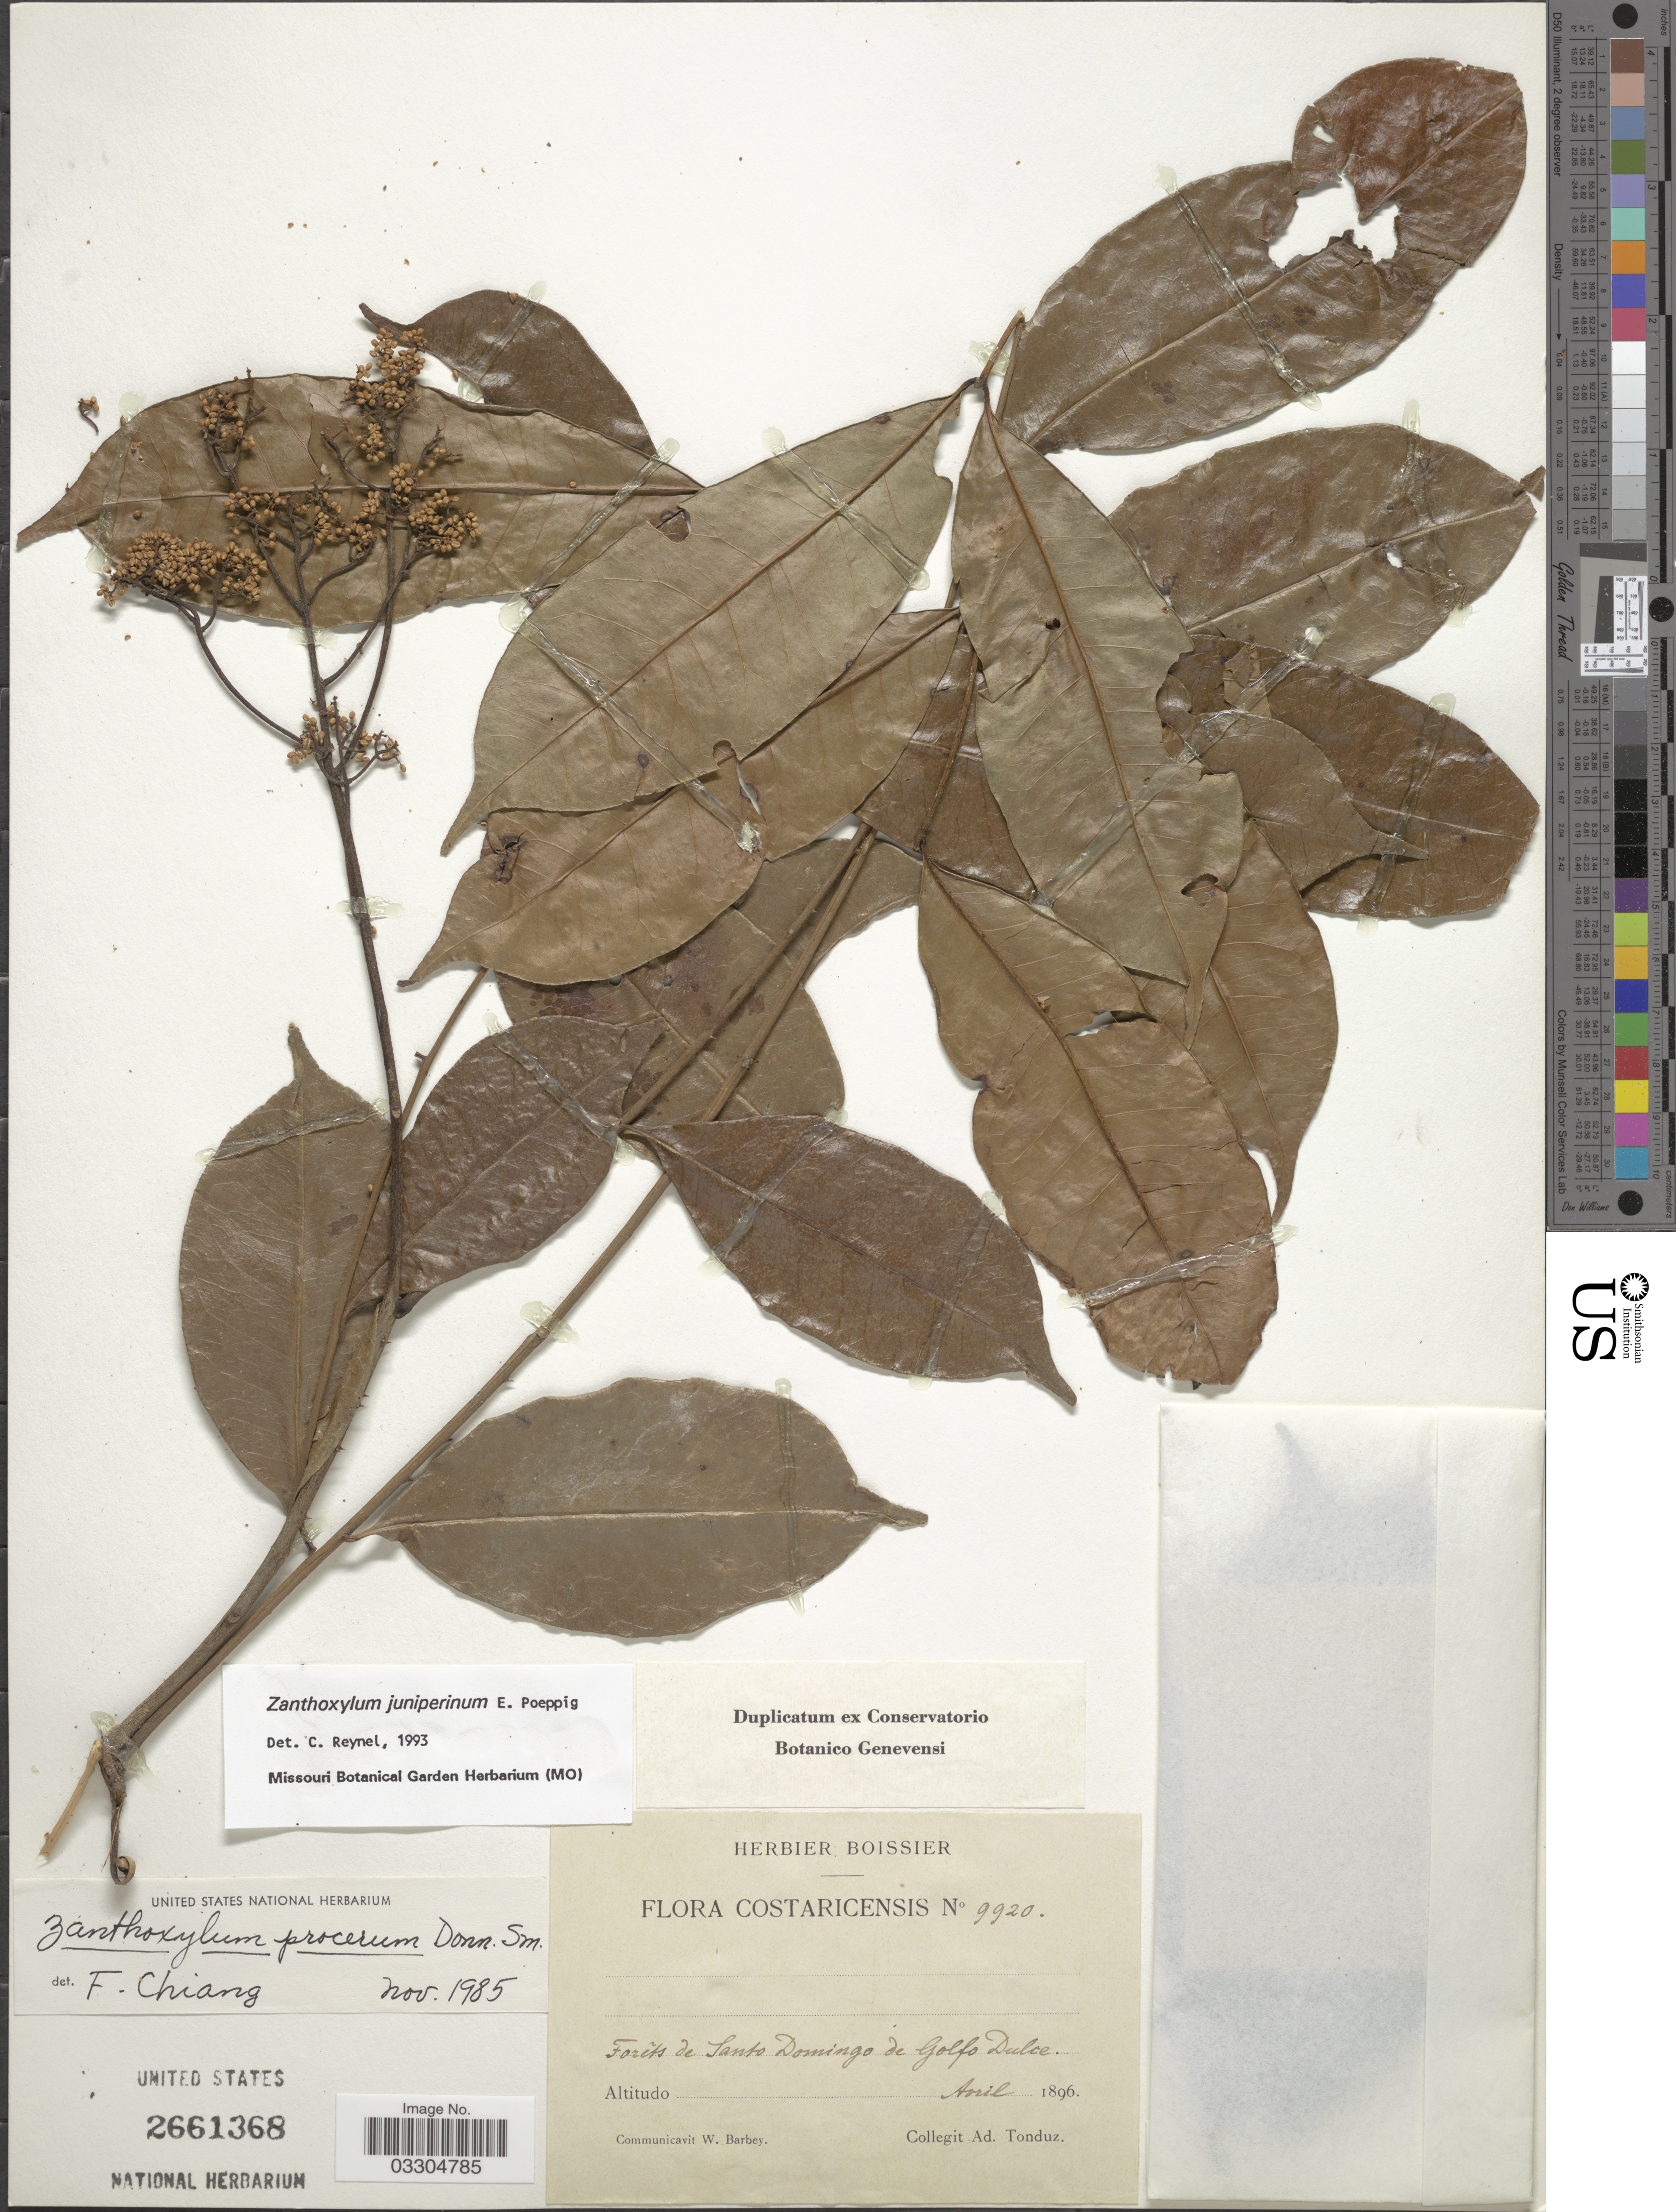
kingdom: Plantae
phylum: Tracheophyta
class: Magnoliopsida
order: Sapindales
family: Rutaceae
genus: Zanthoxylum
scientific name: Zanthoxylum procerum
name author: Donn. Sm.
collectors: A. Tonduz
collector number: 9920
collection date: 1896-04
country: Costa Rica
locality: Forêts de Santo Domingo de Golfo Dulce.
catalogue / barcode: US 2661368